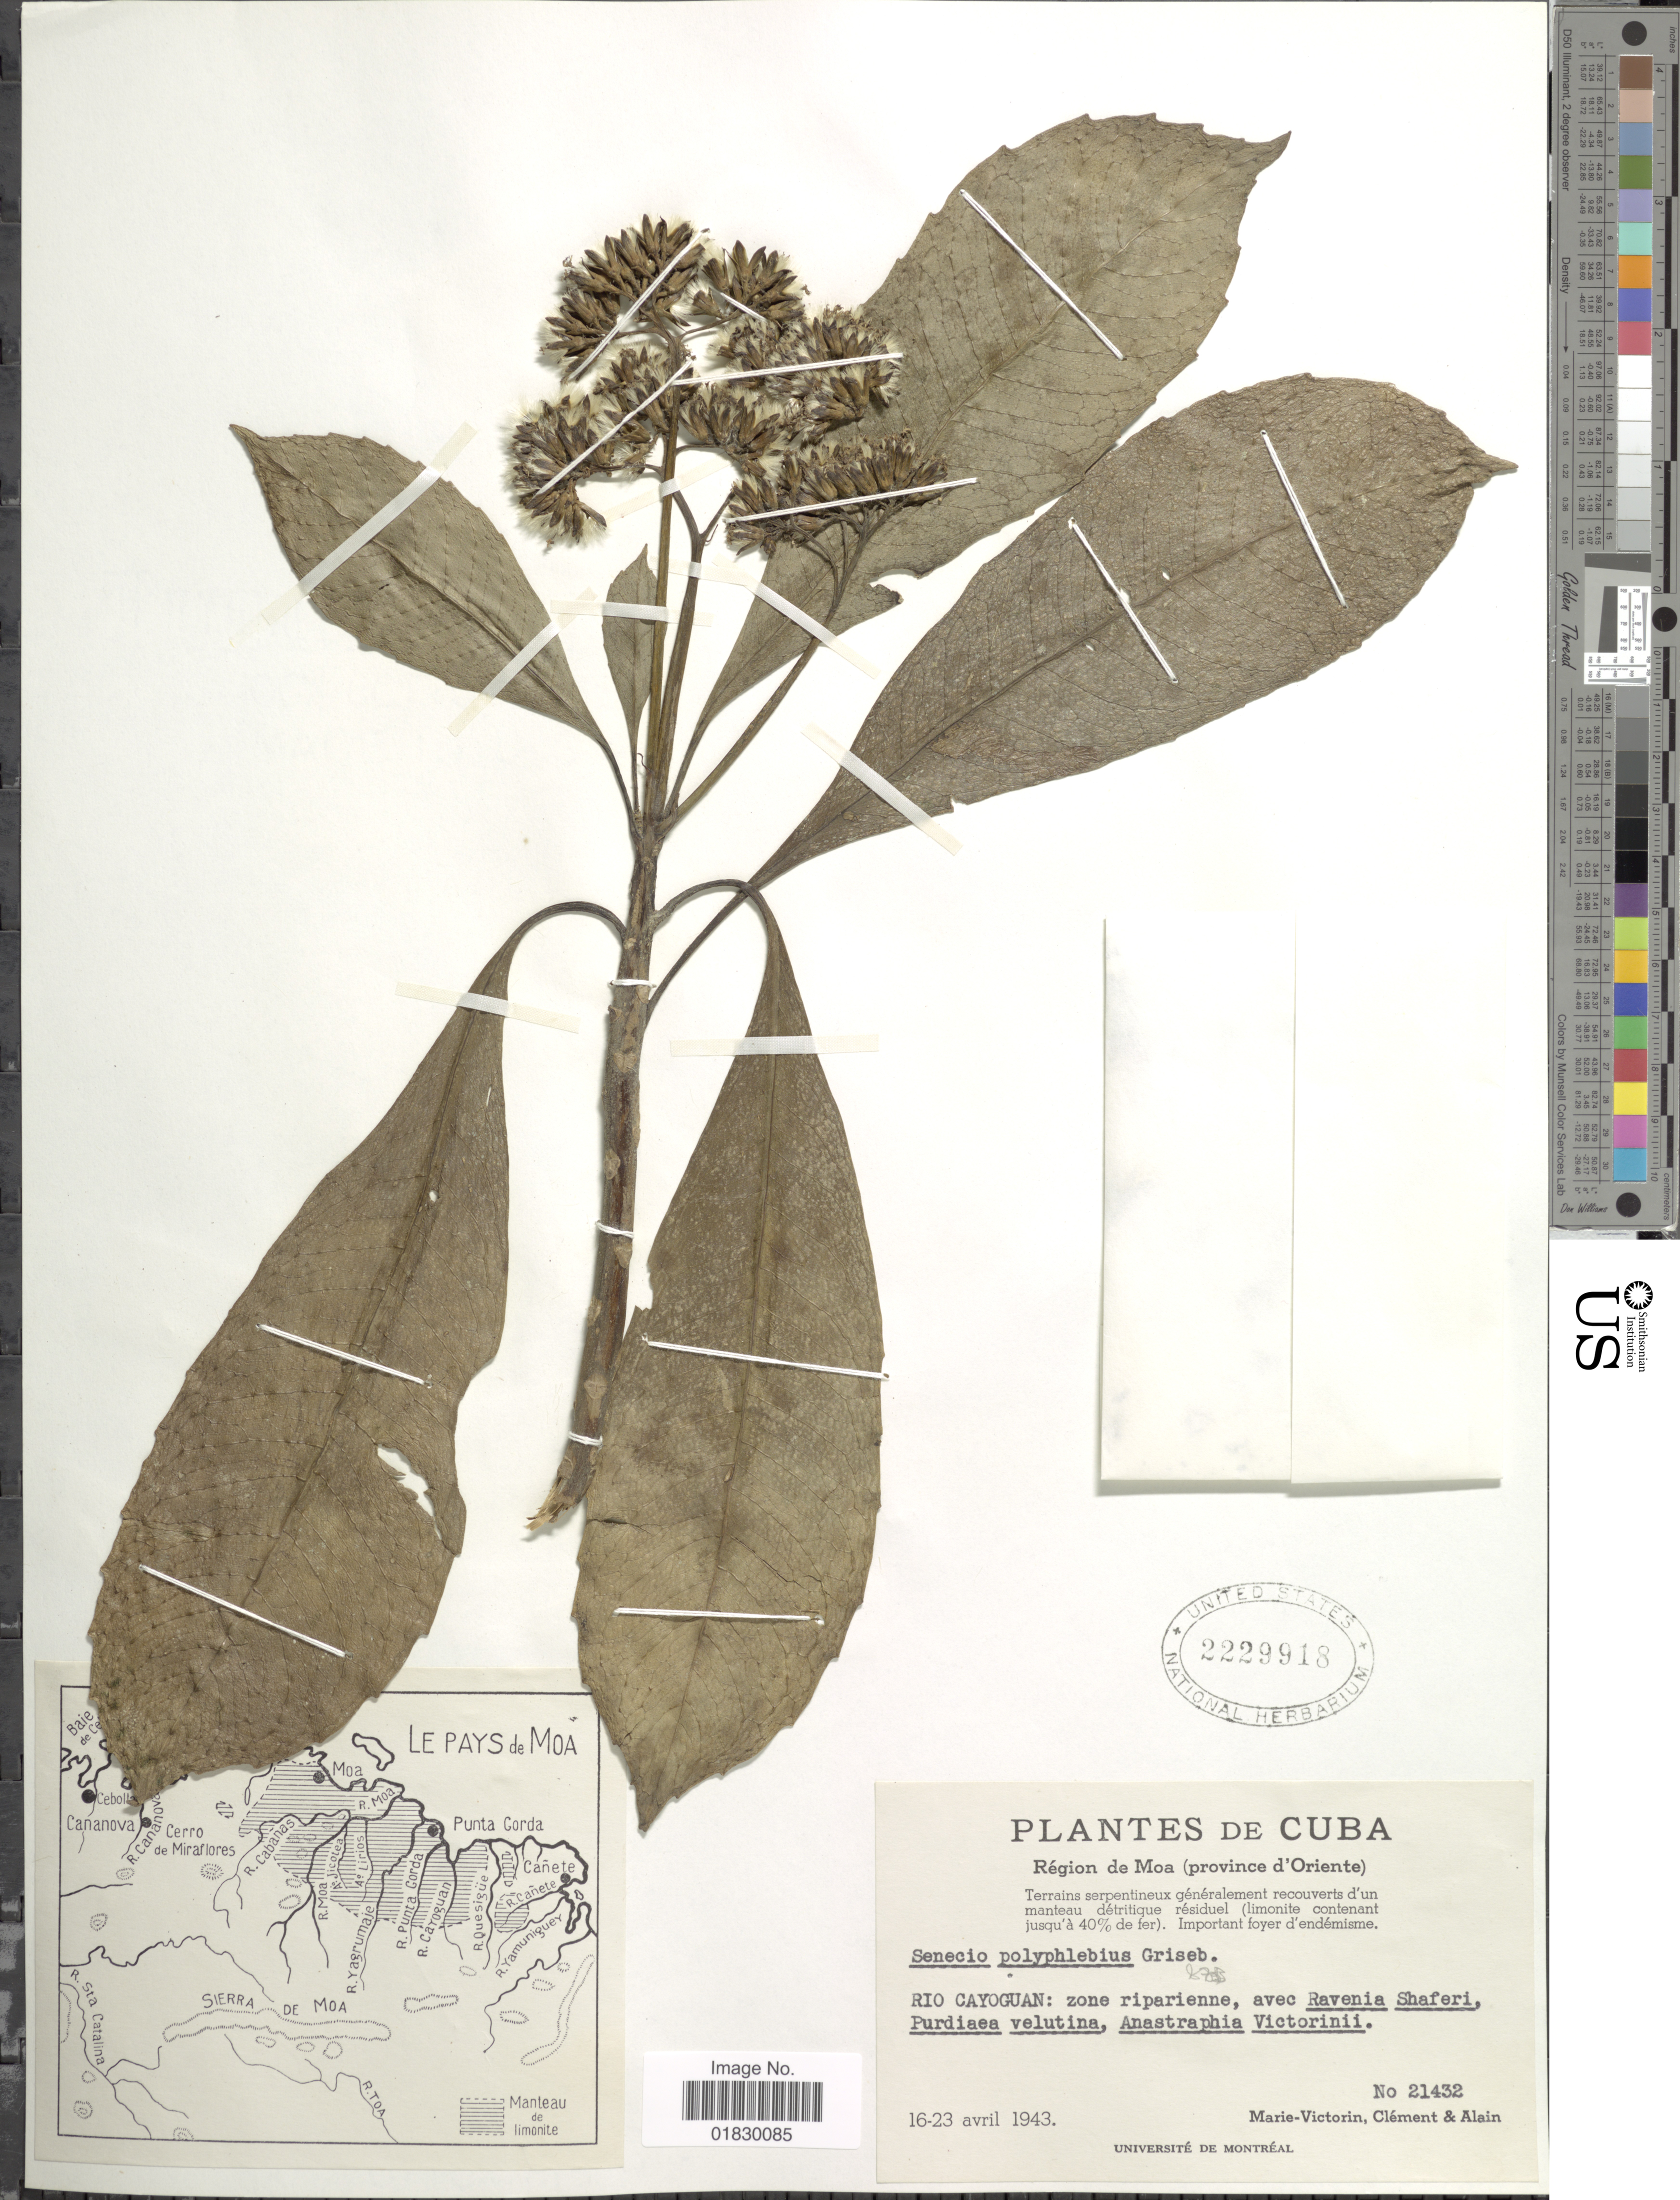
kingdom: Plantae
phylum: Tracheophyta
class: Magnoliopsida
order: Asterales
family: Asteraceae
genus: Oldfeltia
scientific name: Oldfeltia polyphlebia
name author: (Griseb.) B. Nord. & Lundin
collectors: -. Marie-Victorin, Clément & Alain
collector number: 21432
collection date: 1943-04-16/1943-04-23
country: Cuba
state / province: Oriente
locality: Region de Moa (Province d' Oriente), Rio Cayoguan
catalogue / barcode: US 2229918